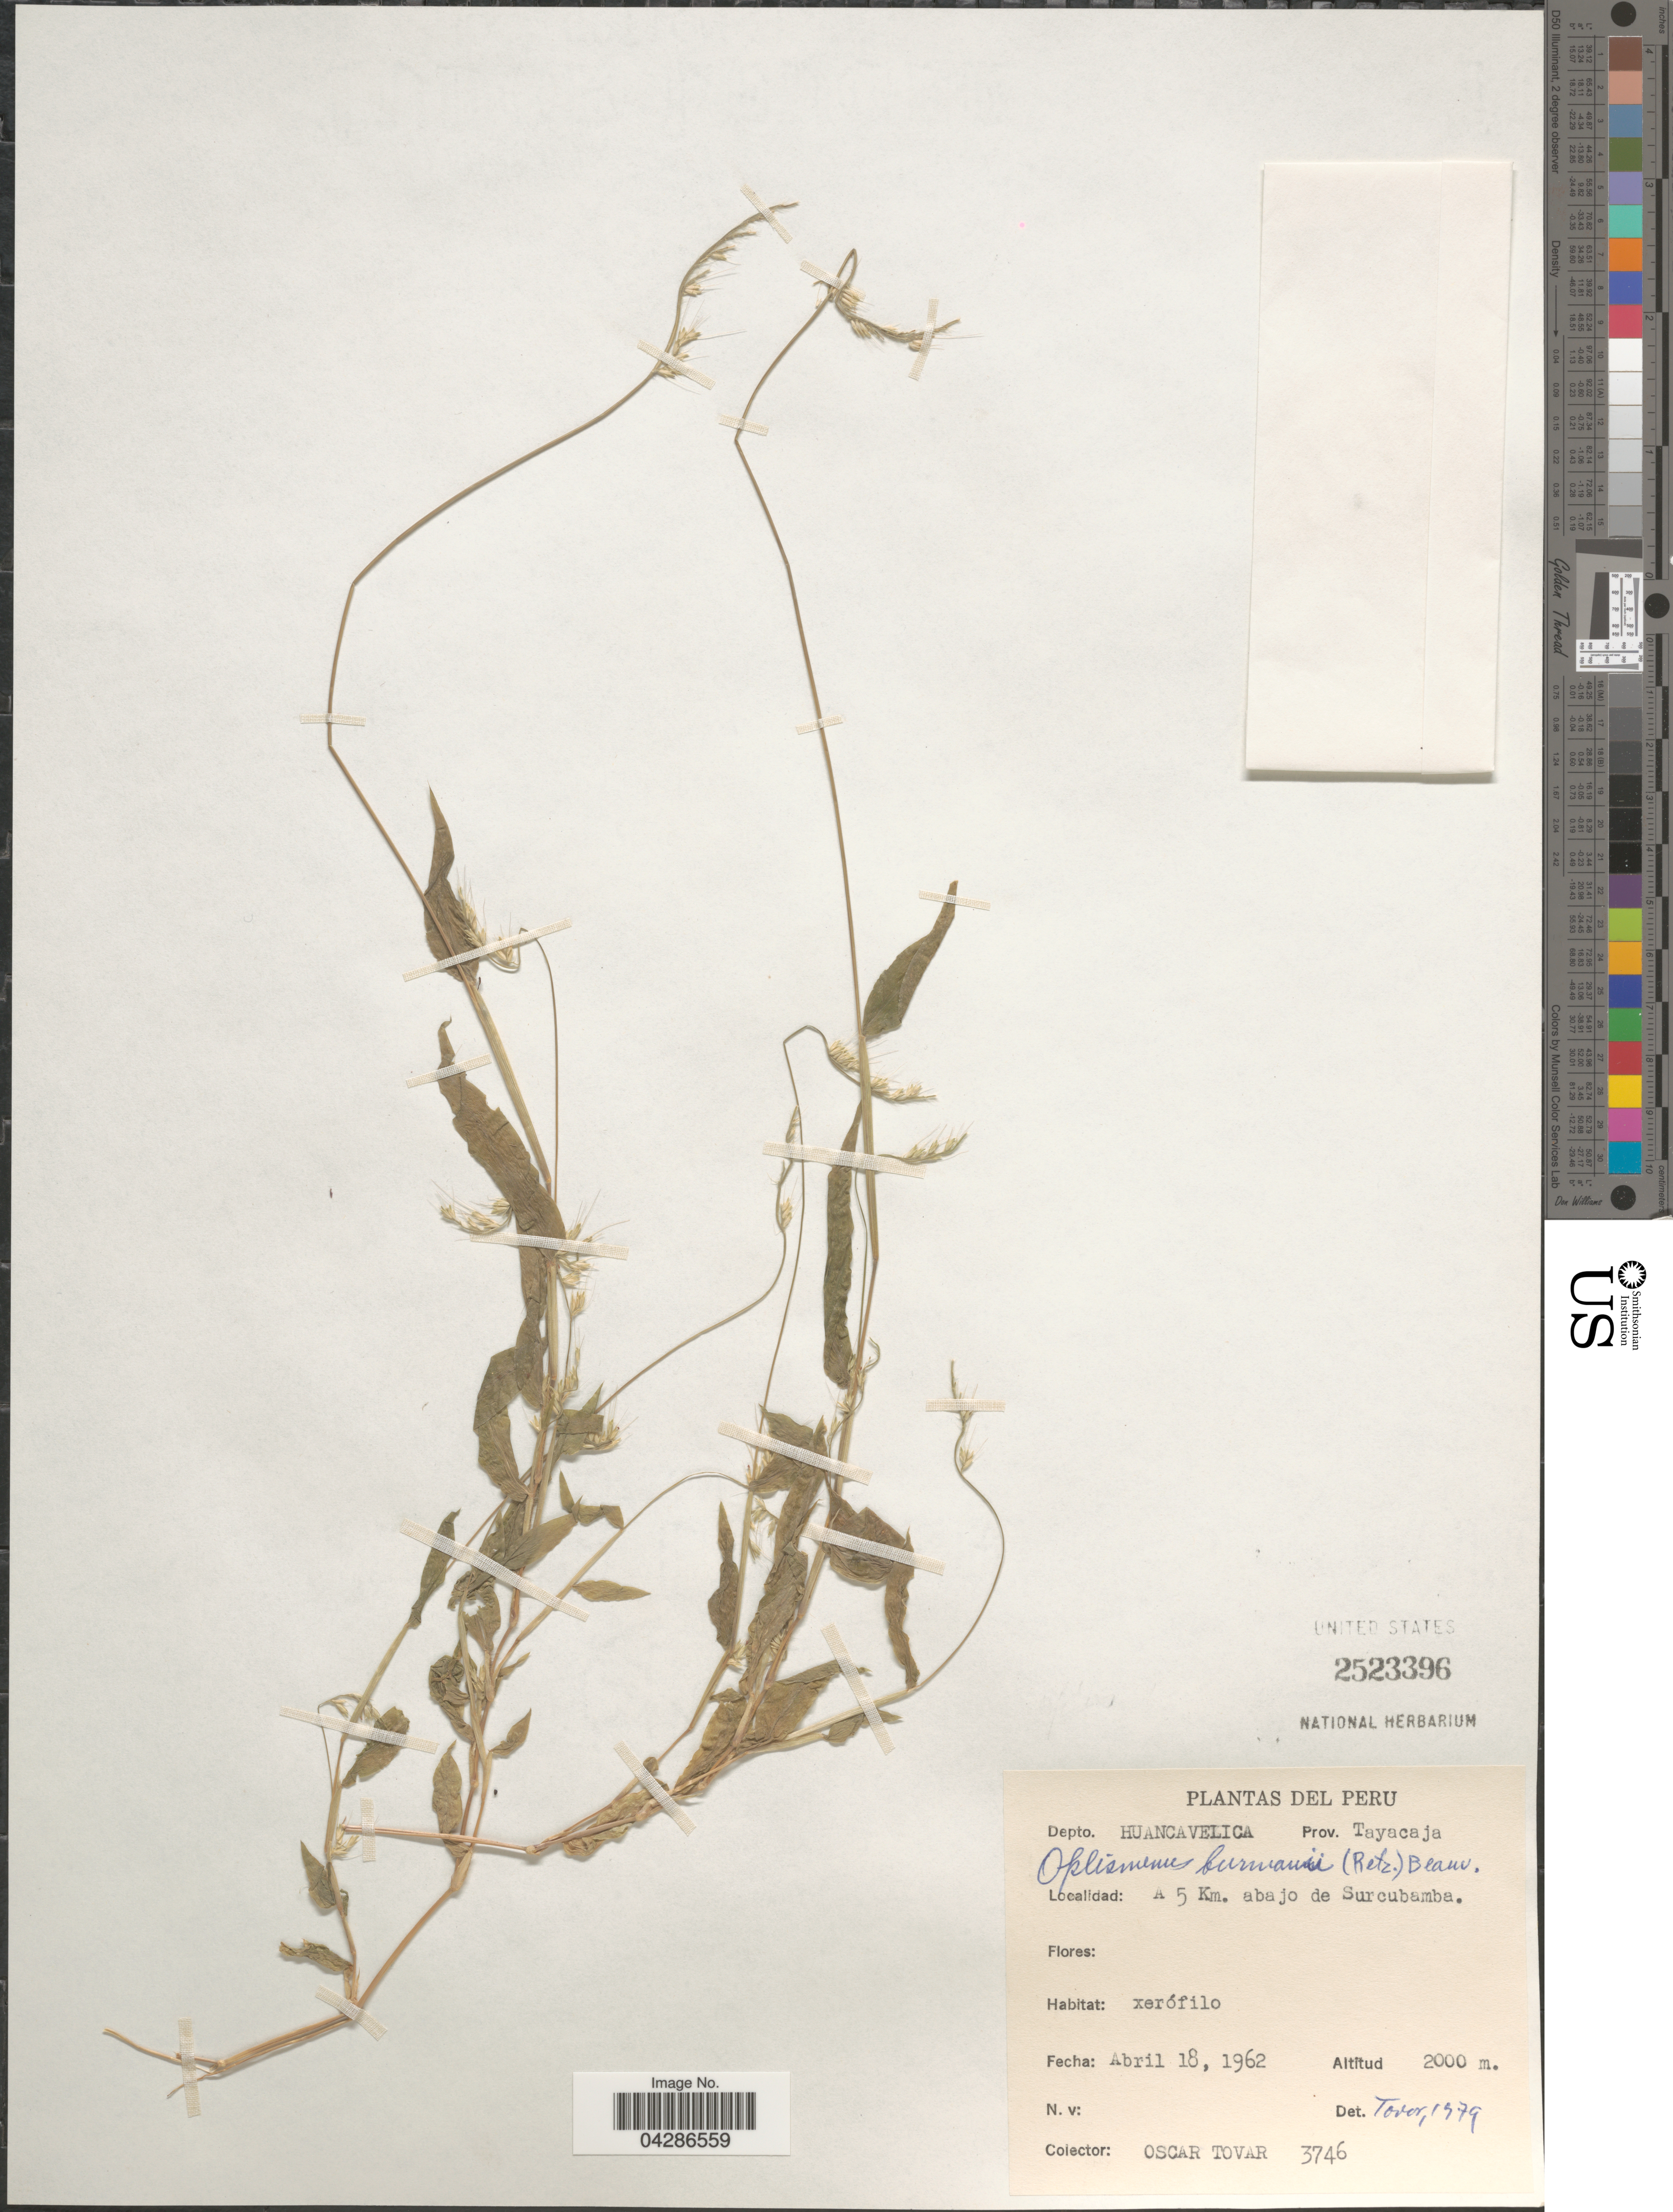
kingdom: Plantae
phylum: Tracheophyta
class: Liliopsida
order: Poales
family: Poaceae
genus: Oplismenus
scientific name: Oplismenus burmannii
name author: (Retz.) P. Beauv.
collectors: Ó. Tovar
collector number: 3746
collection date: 1962-04-18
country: Peru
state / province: Huancavelica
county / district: Tayacaja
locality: Depto. Huancavelica. Prov. Tayacaja. A 5 Km. abajo de Surcubamba.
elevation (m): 2000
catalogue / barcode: US 2523396